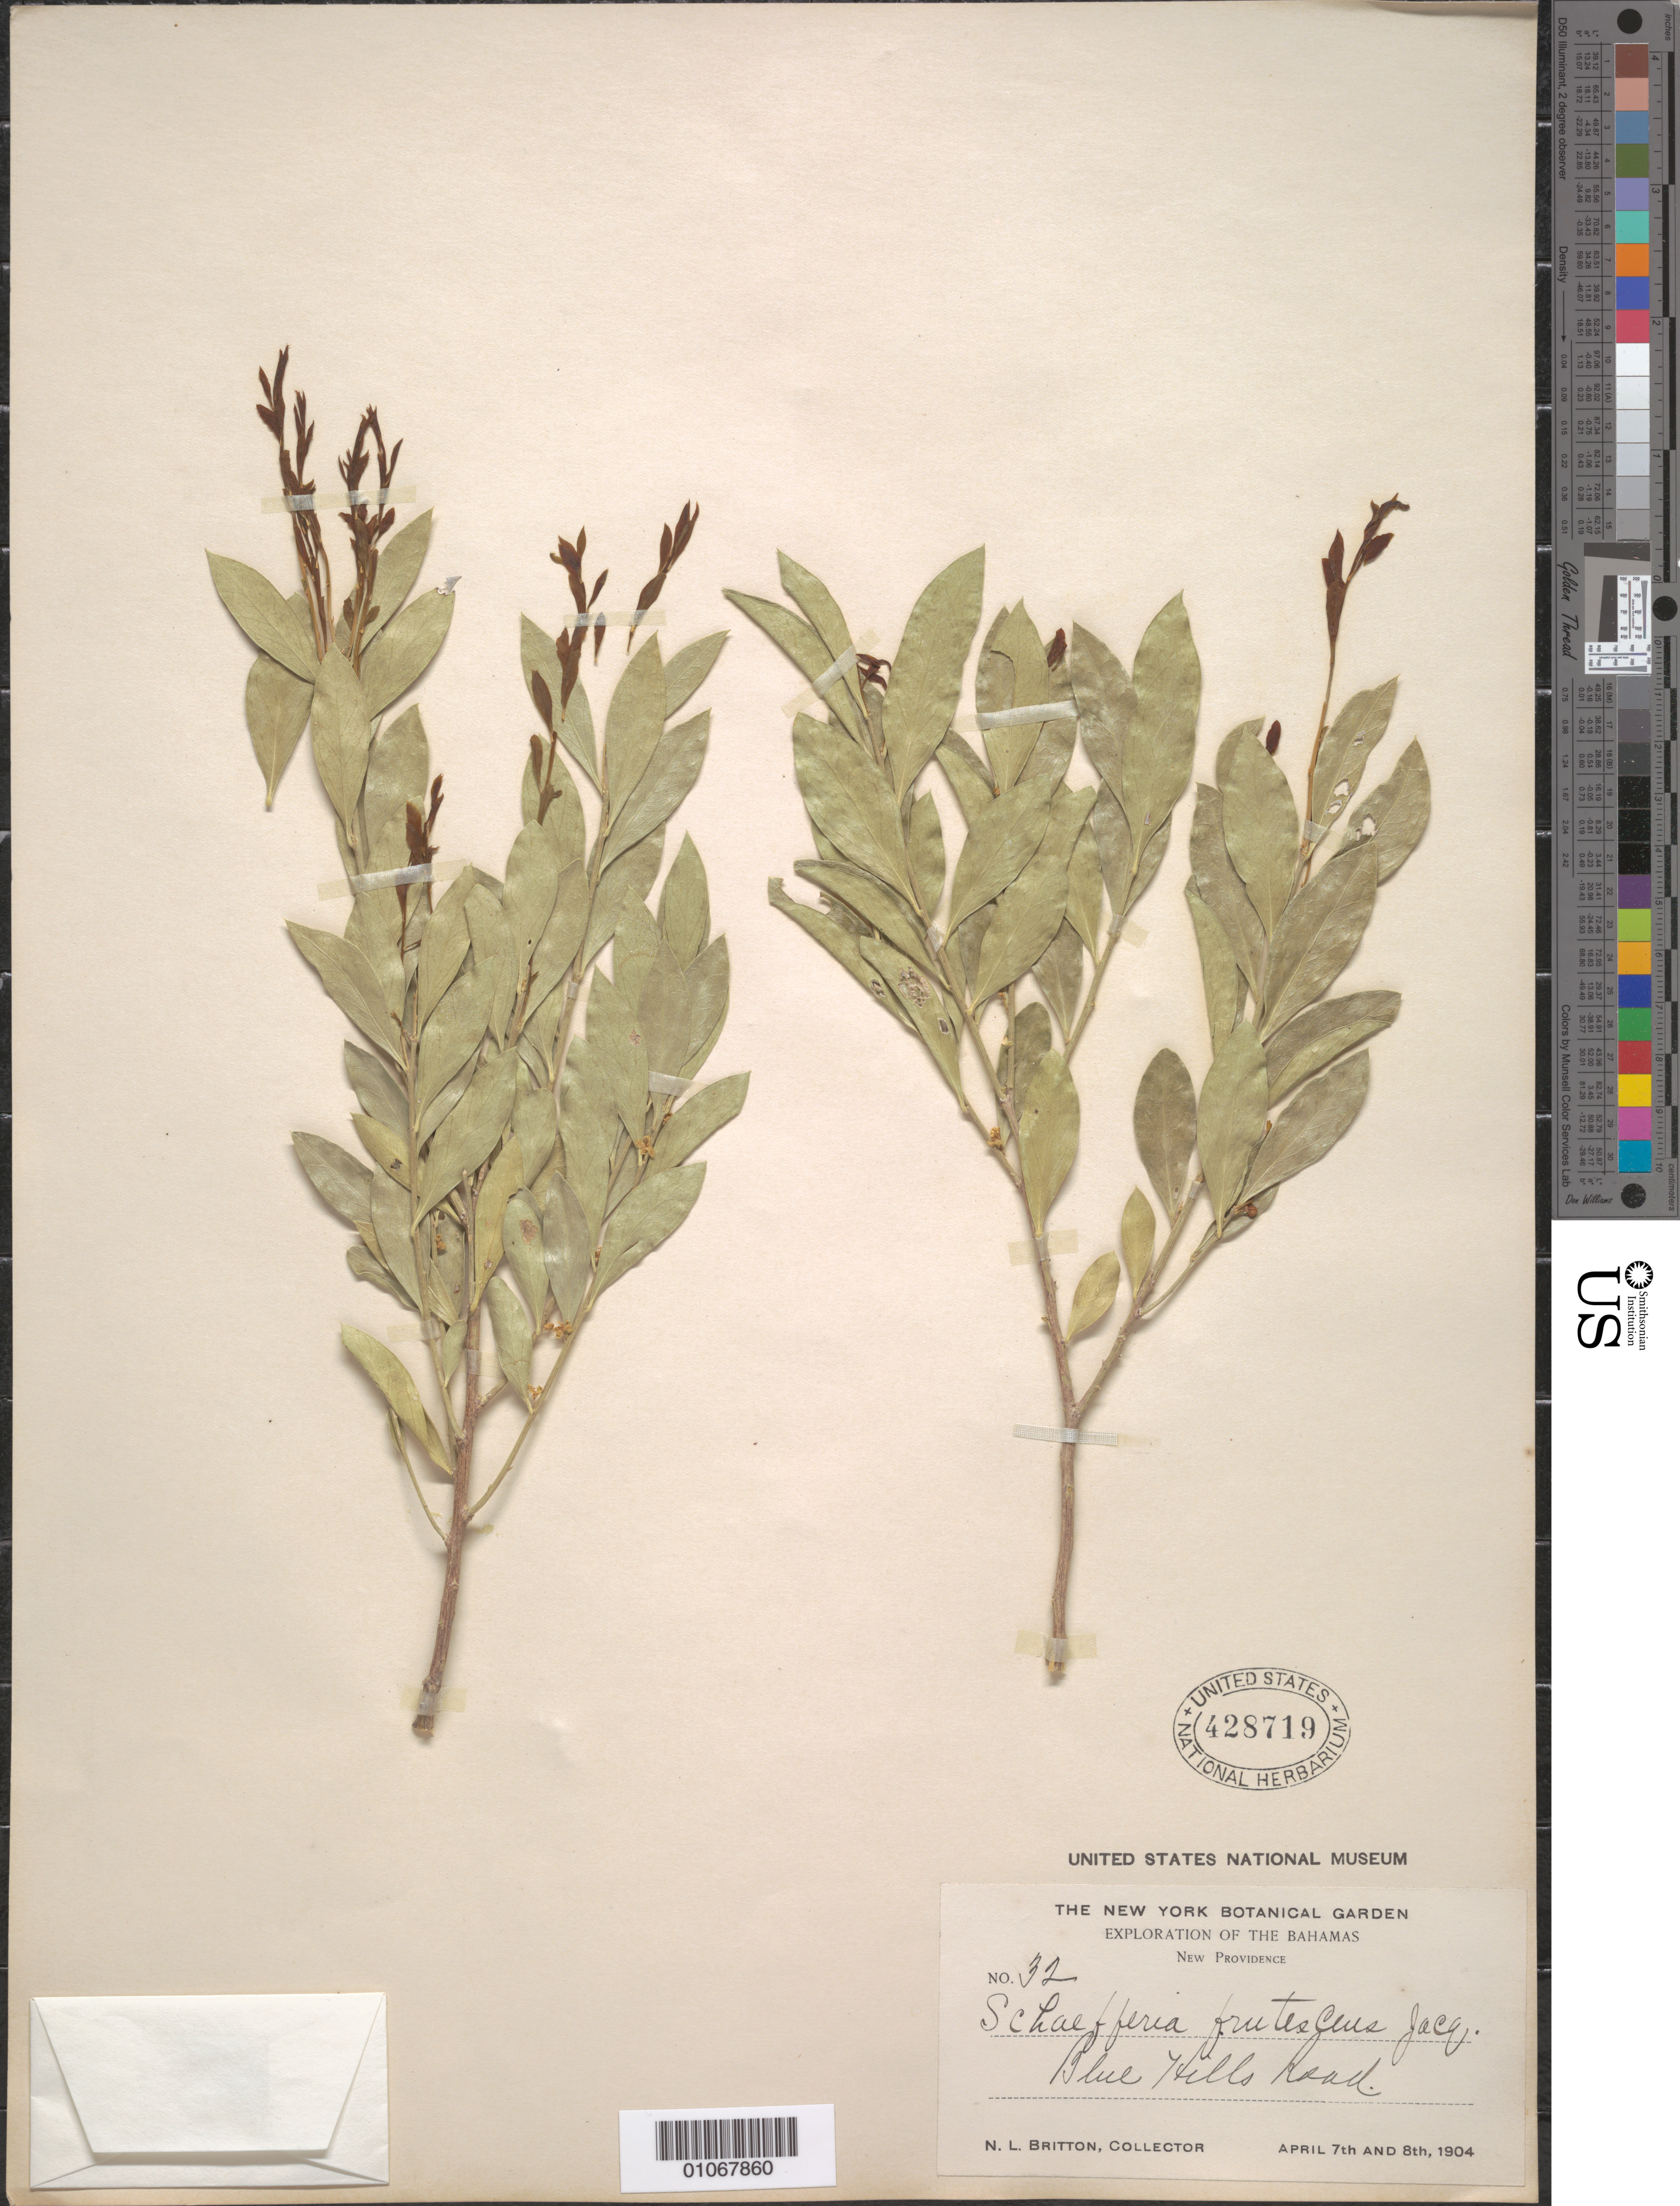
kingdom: Plantae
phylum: Tracheophyta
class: Magnoliopsida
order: Celastrales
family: Celastraceae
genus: Schaefferia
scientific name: Schaefferia frutescens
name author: Jacq.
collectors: N. Britton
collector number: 32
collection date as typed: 07 Apr 1904 to 08 Apr 1904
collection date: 1904-04-07/1904-04-08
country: Bahamas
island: New Providence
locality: Blue Hills road.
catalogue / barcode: US 428719